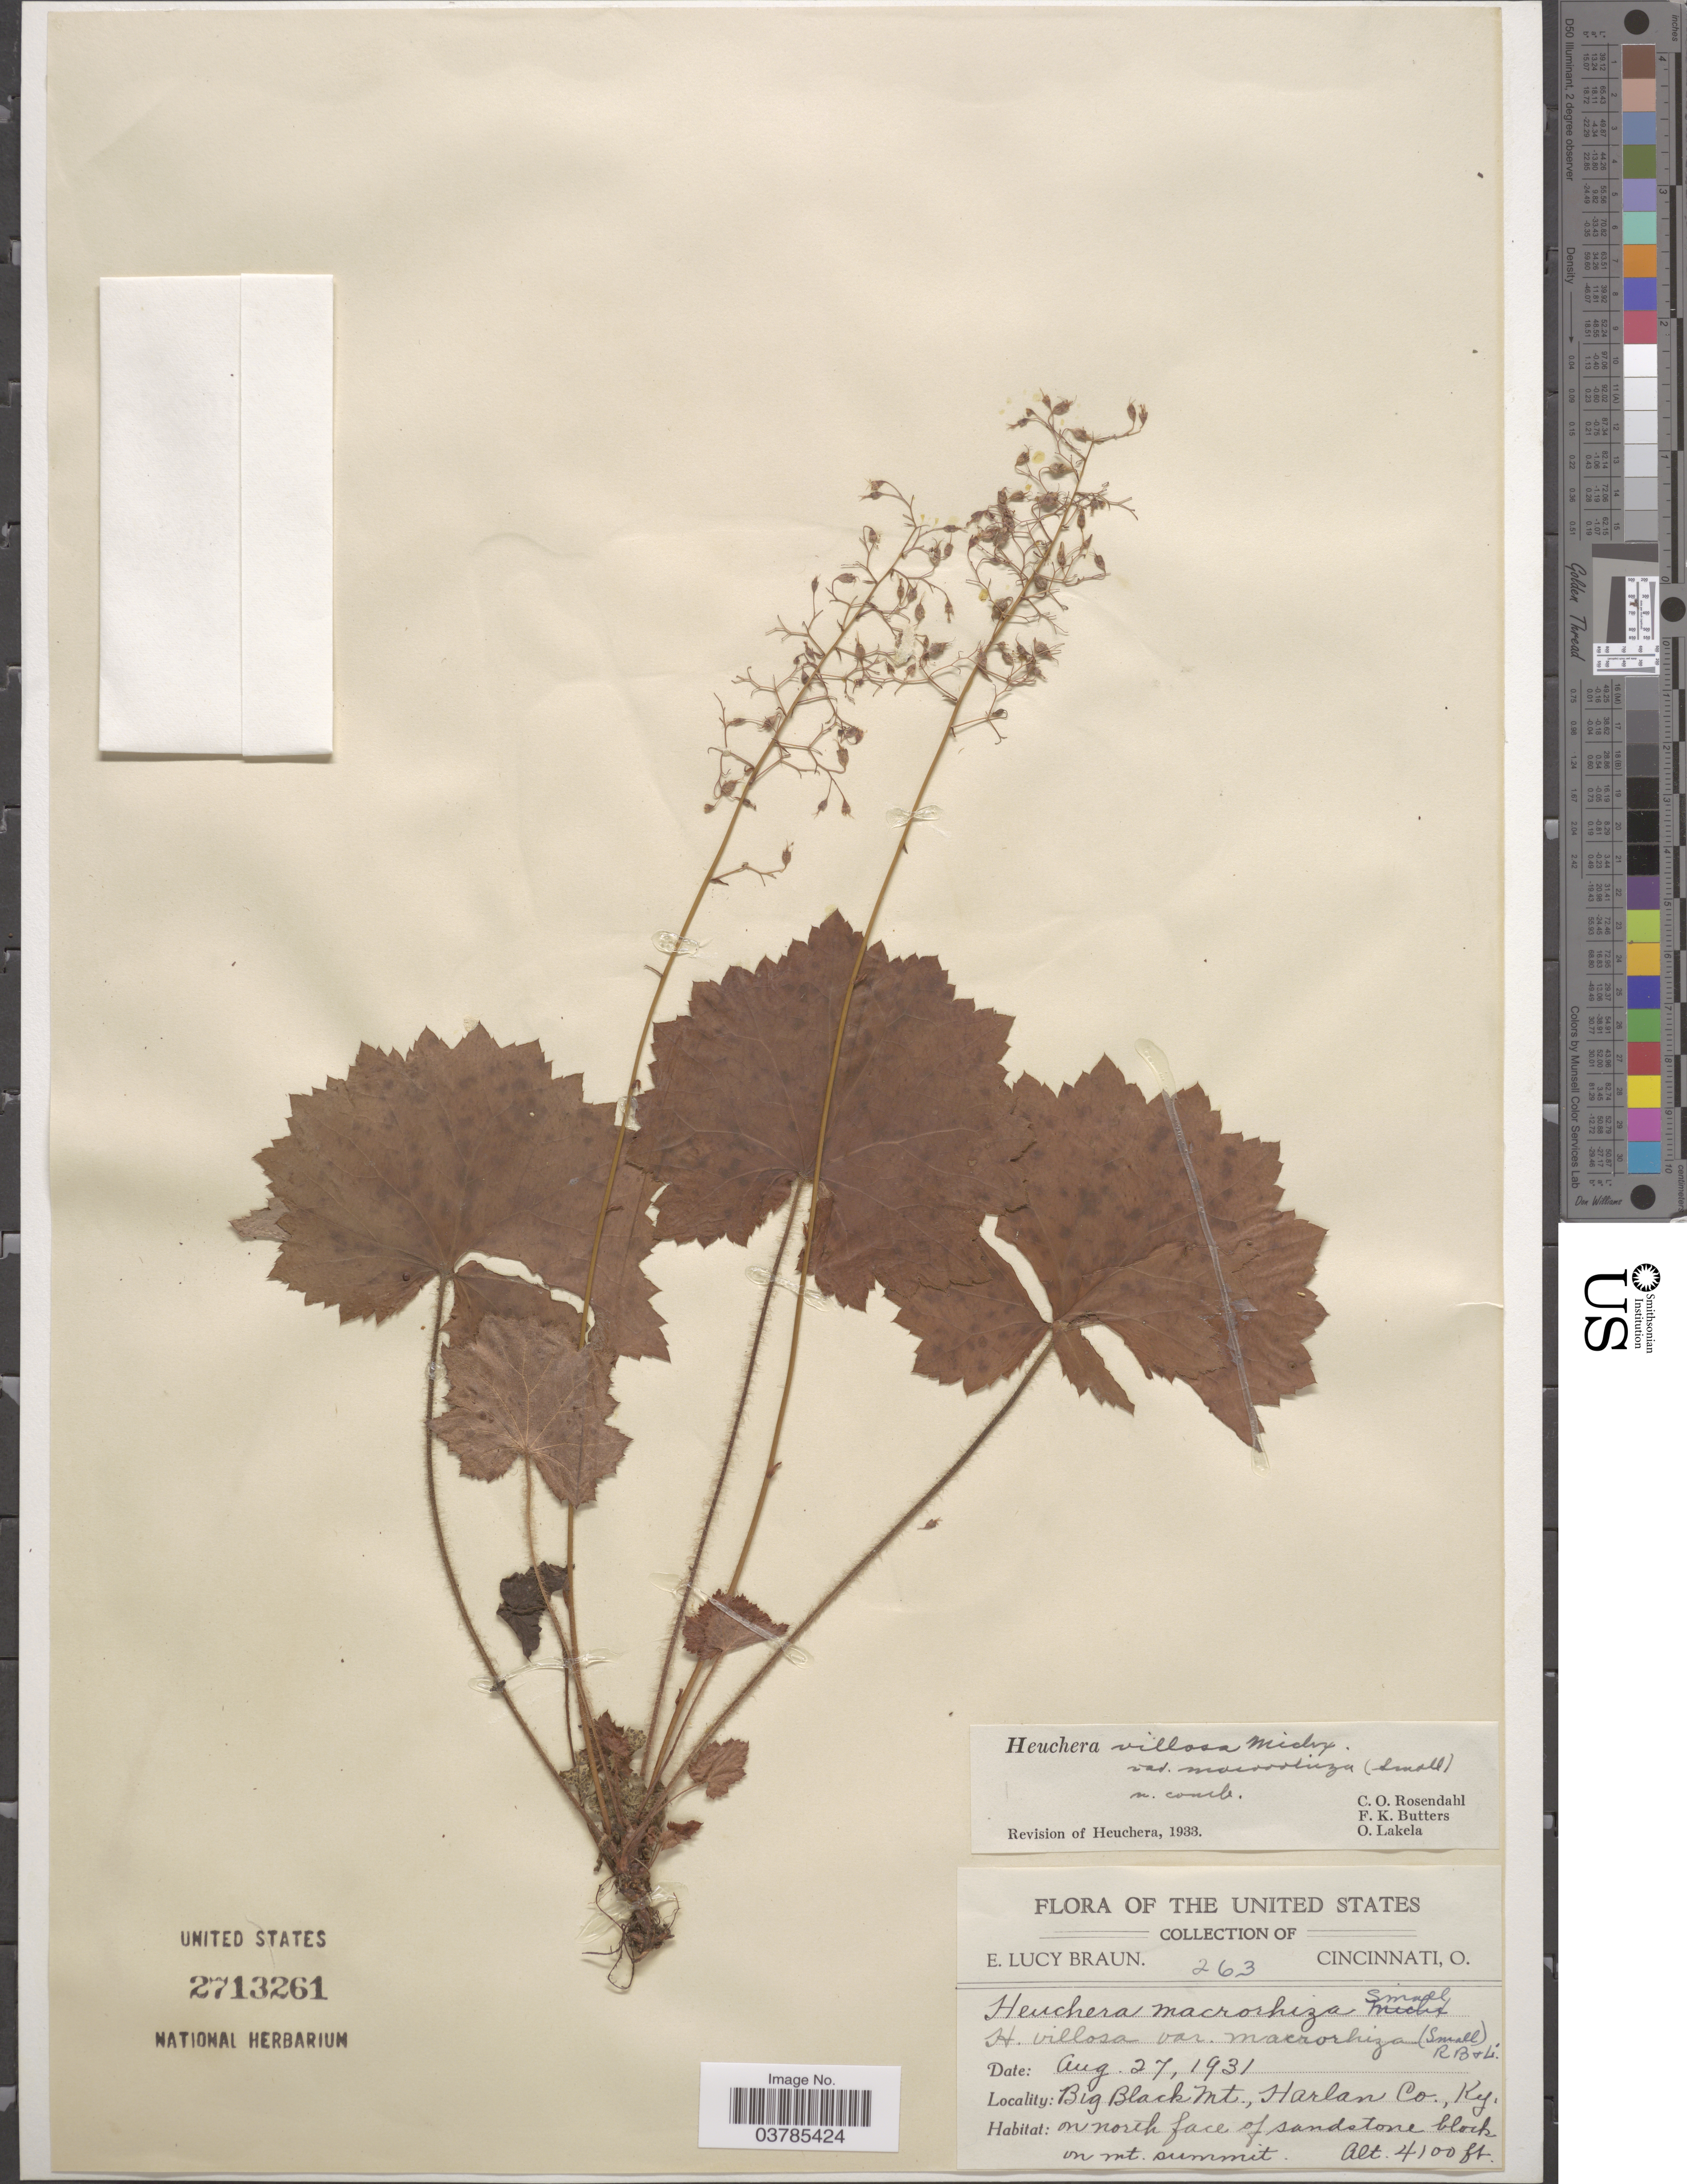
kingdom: Plantae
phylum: Tracheophyta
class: Magnoliopsida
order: Saxifragales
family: Saxifragaceae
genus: Heuchera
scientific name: Heuchera villosa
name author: Michx.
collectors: E. L. Braun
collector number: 263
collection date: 1931-08-27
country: United States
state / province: Kentucky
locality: Big Black Mt., Harlan Co. On north face of sandstone block on mt. summit.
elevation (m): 1250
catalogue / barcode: US 2713261